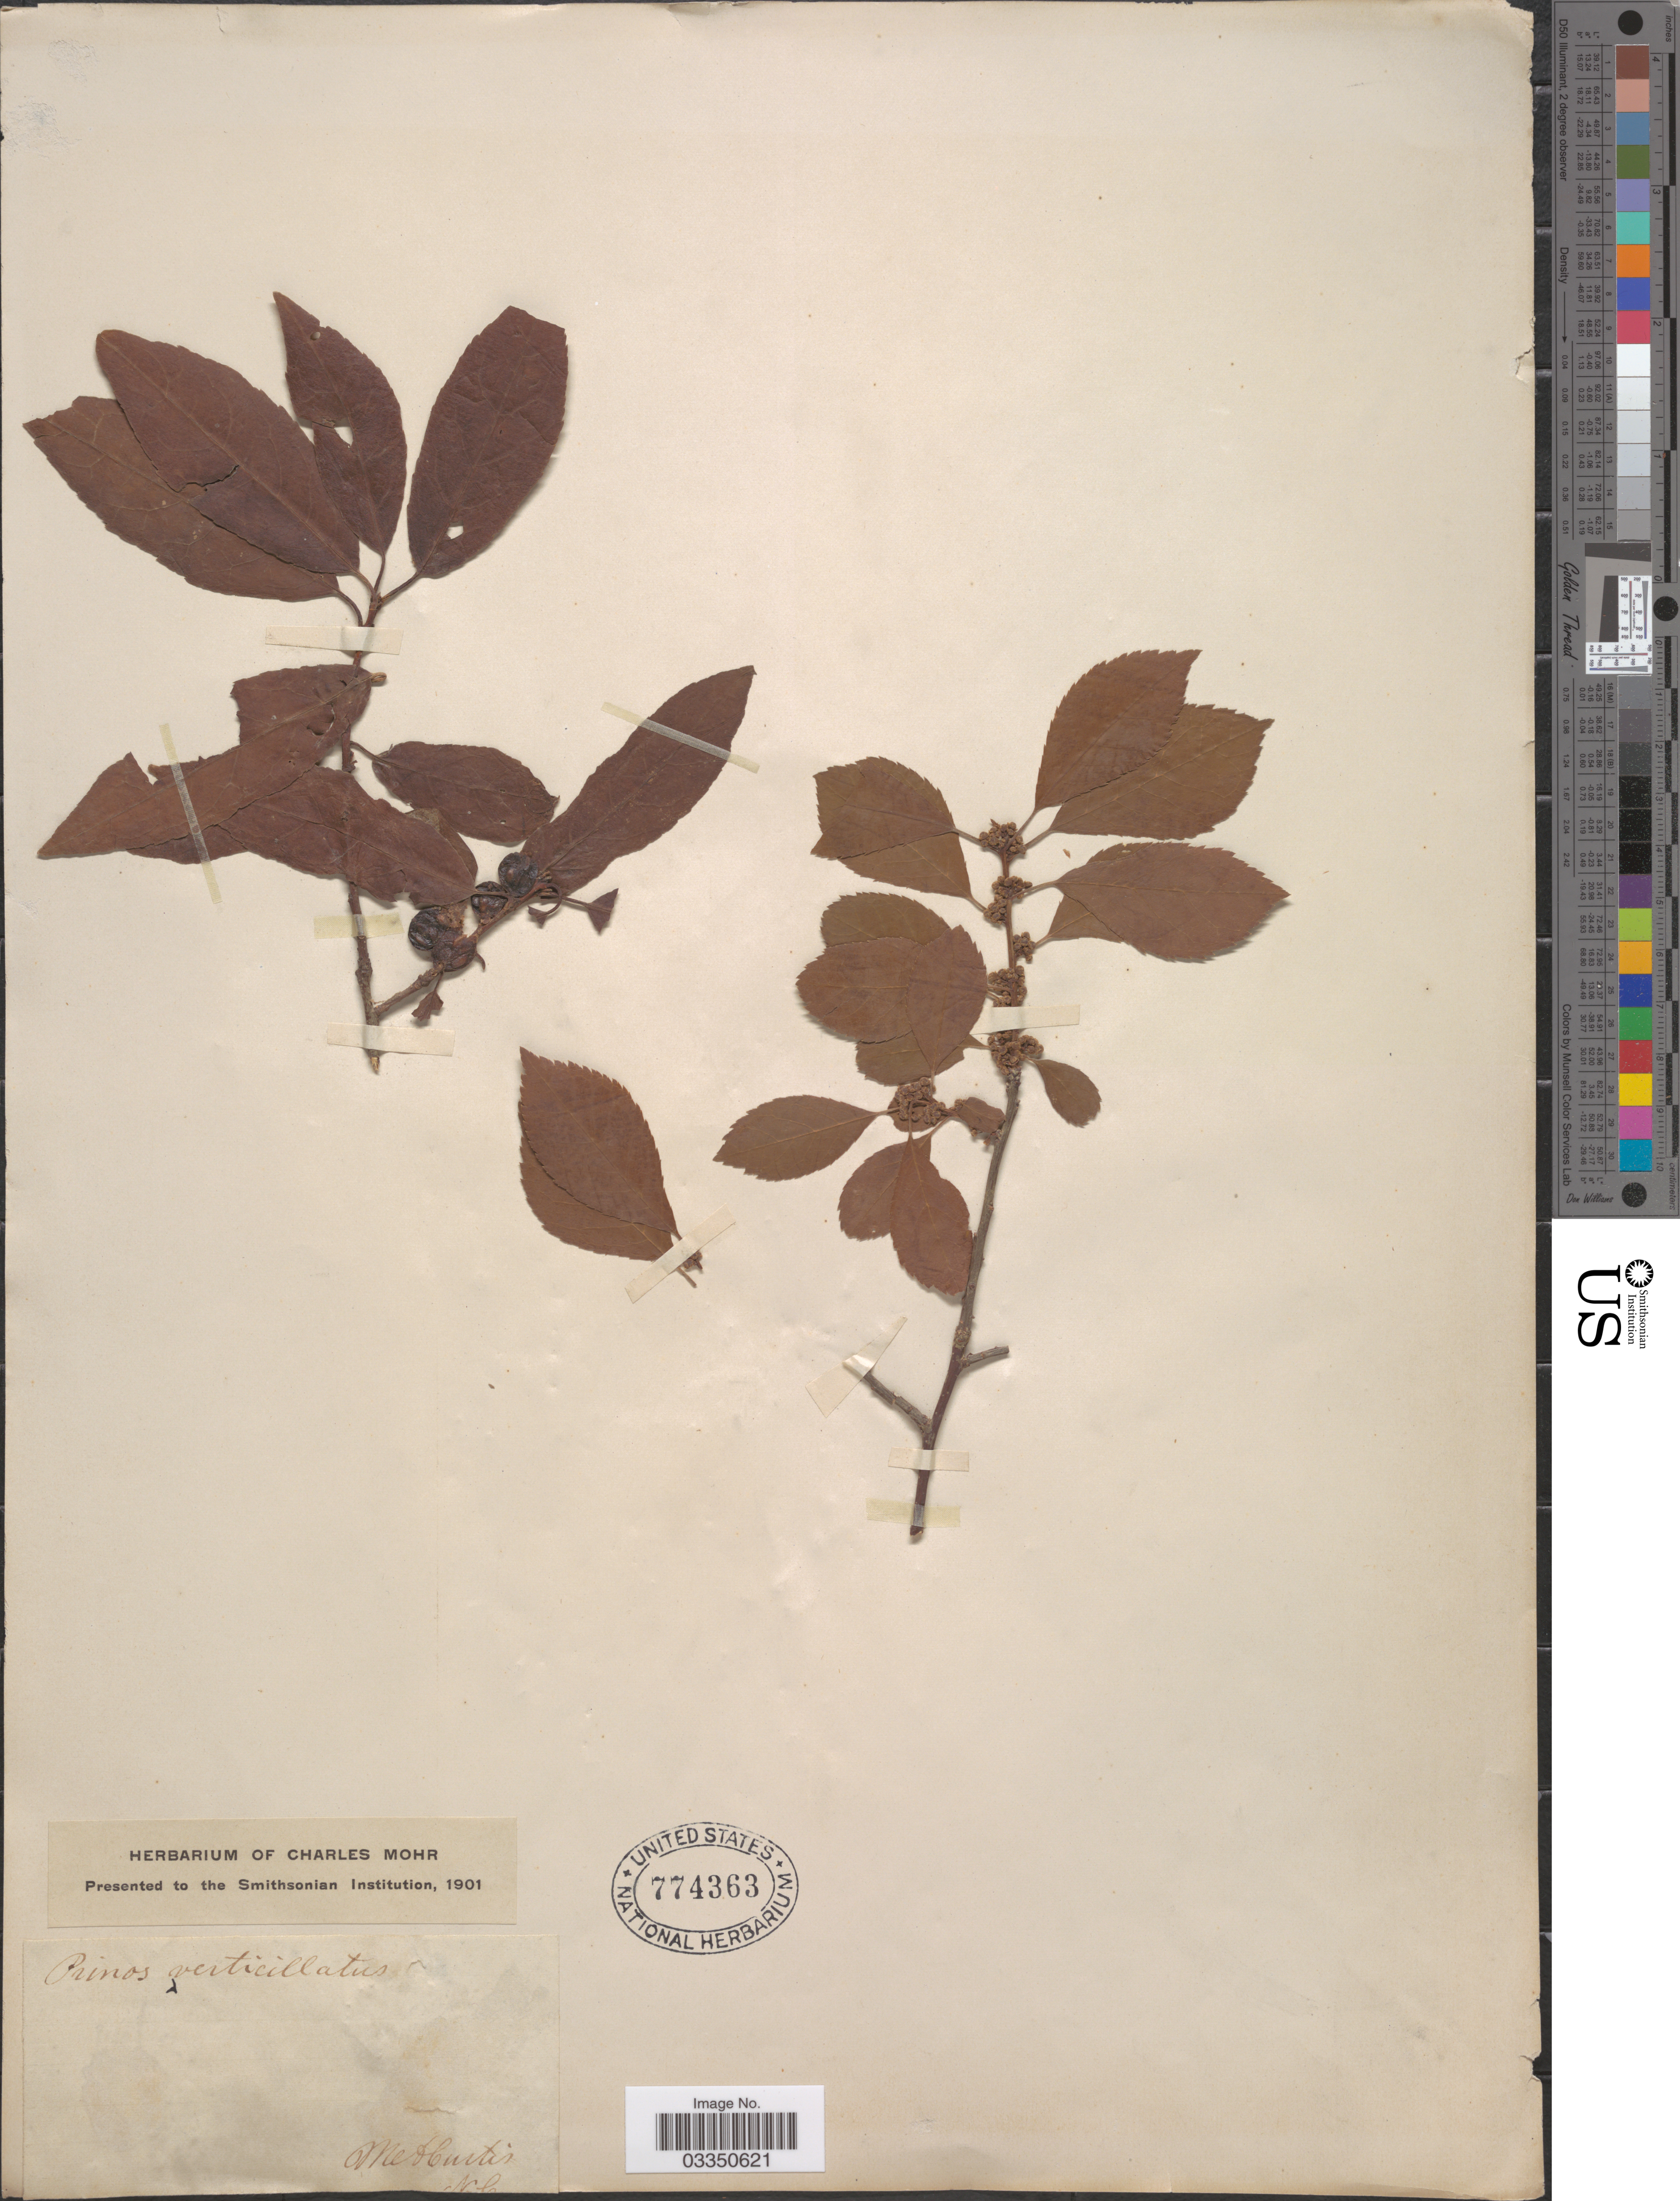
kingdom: Plantae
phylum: Tracheophyta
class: Magnoliopsida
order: Aquifoliales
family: Aquifoliaceae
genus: Ilex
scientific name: Ilex verticillata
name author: (L.) A. Gray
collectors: M. A. Curtis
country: United States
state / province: North Carolina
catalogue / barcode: US 774363